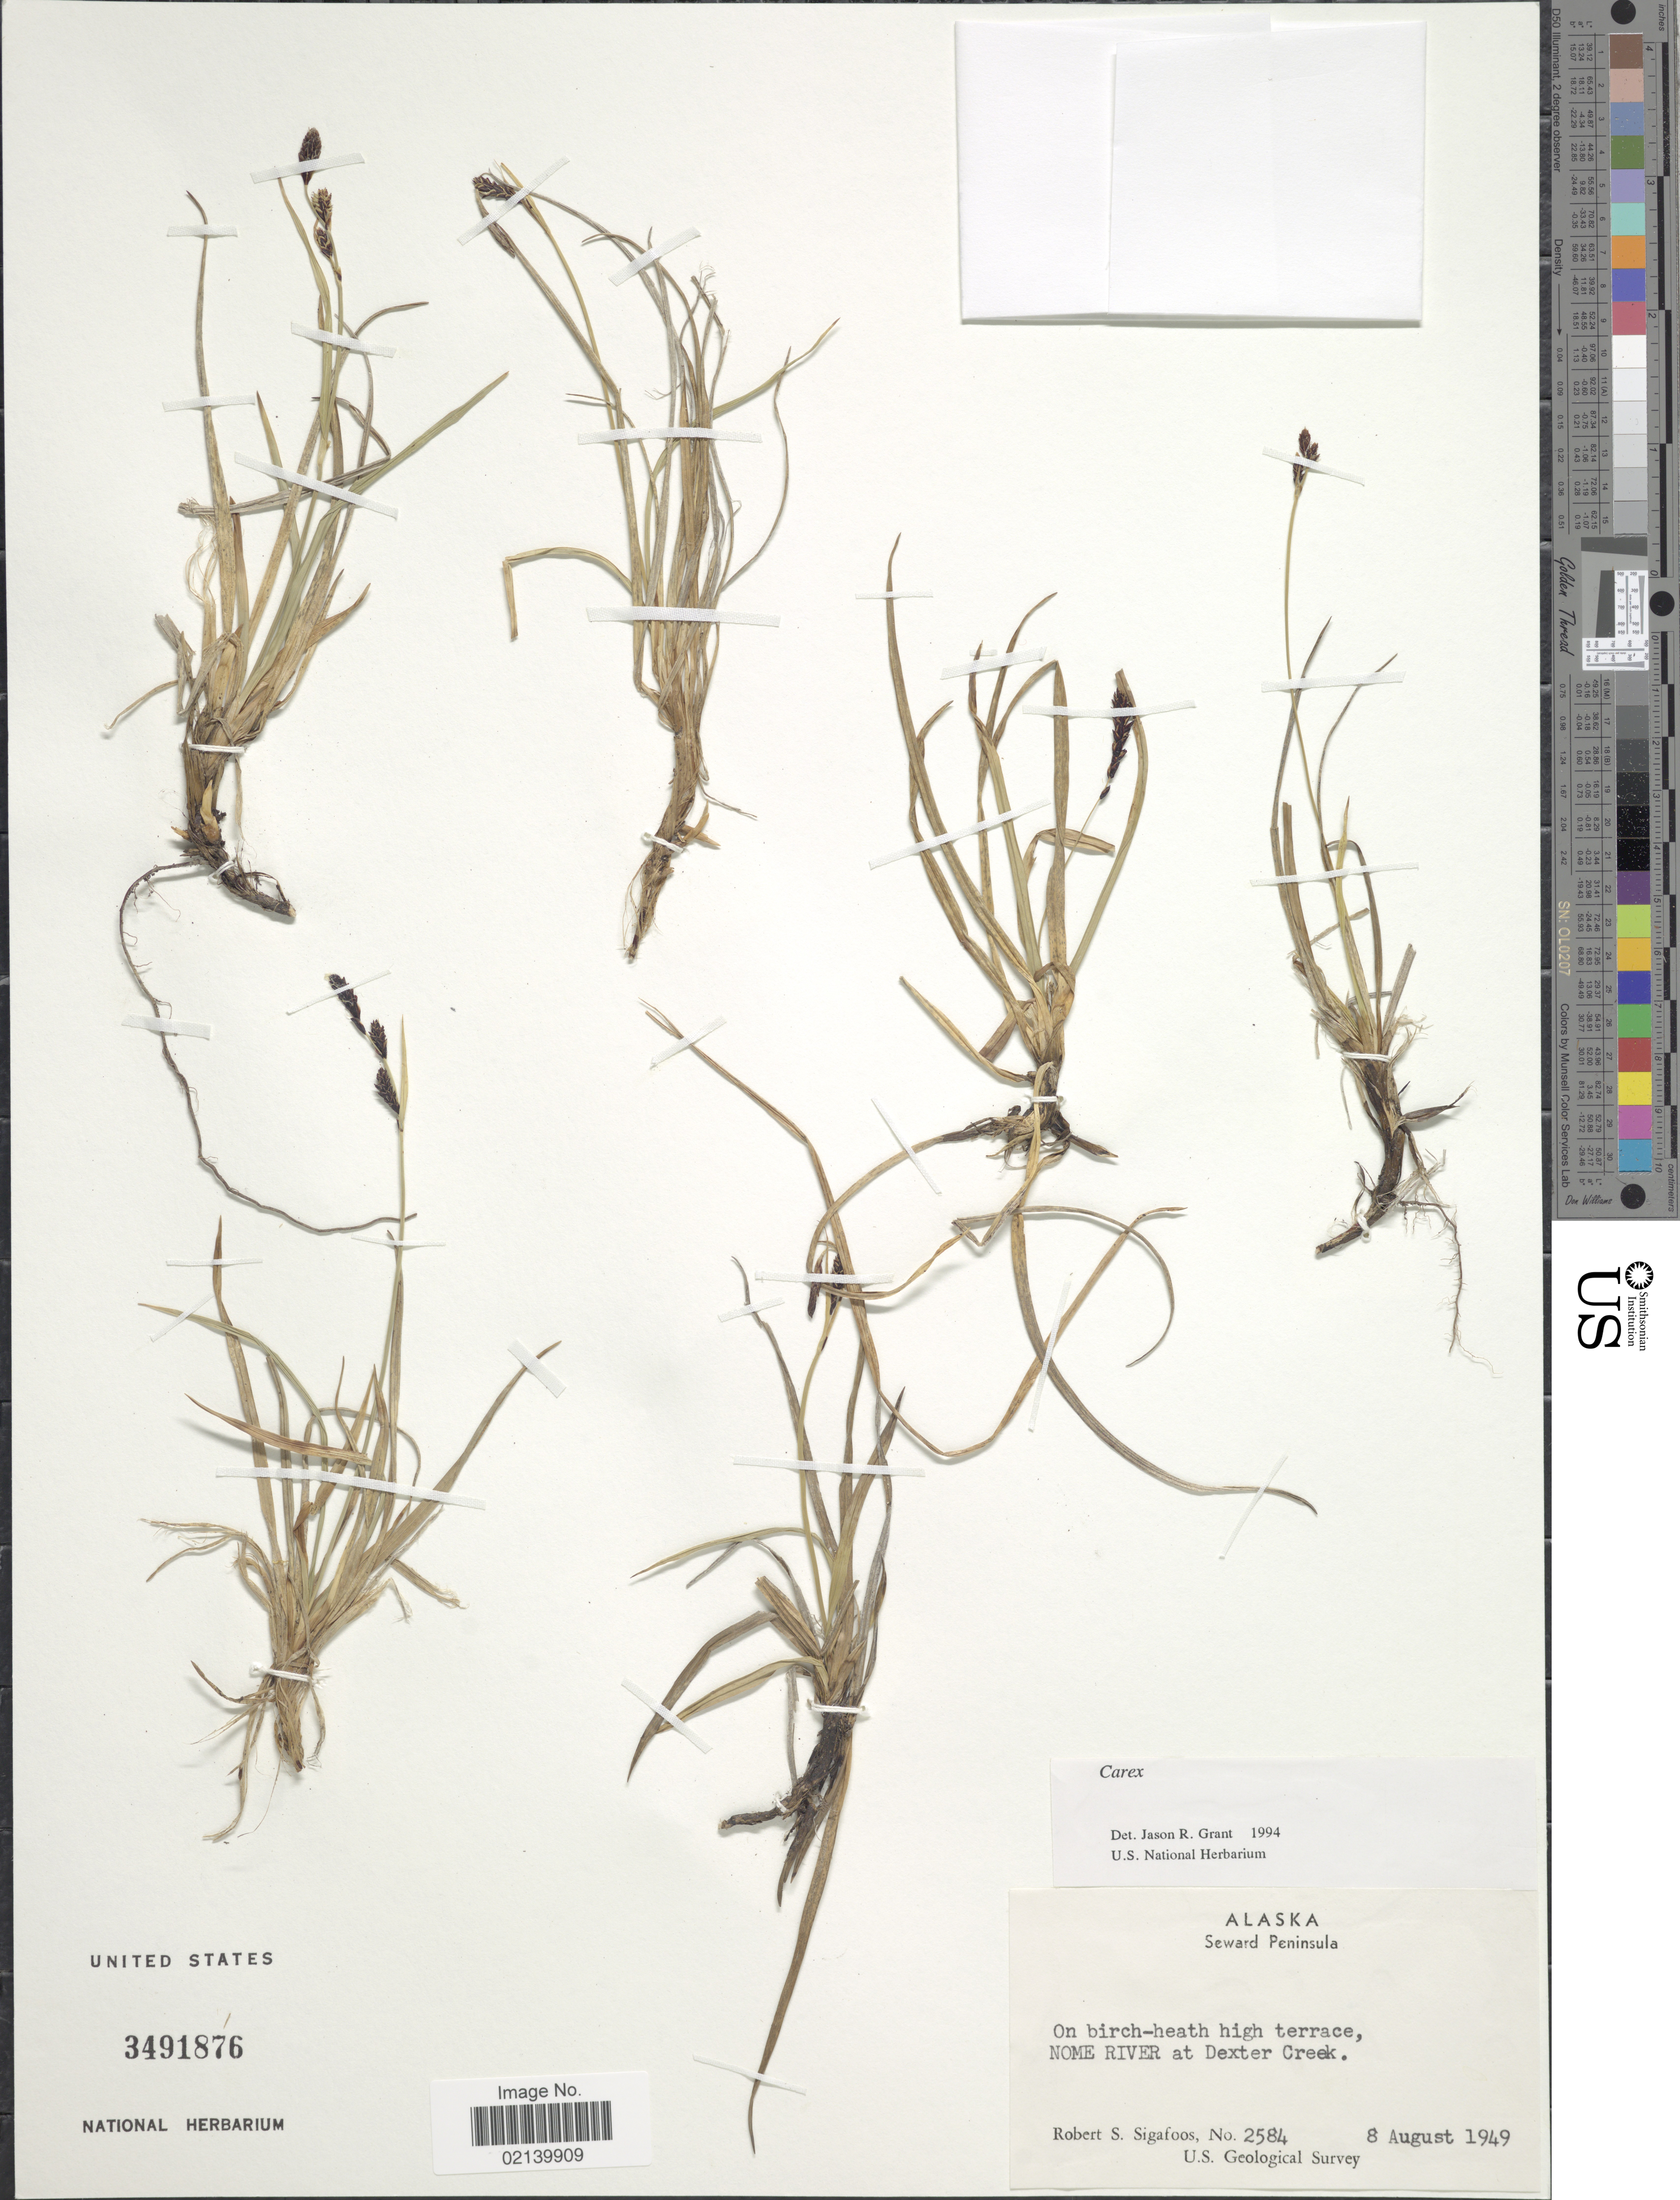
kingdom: Plantae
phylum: Tracheophyta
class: Liliopsida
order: Poales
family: Cyperaceae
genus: Carex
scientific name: Carex sp.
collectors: R. Sigafoos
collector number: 25844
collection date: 1949-08-08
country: United States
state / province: Alaska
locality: Alaska, On birch-heath high terrace Nome River at Dexter Creek.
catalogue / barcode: US 3491876